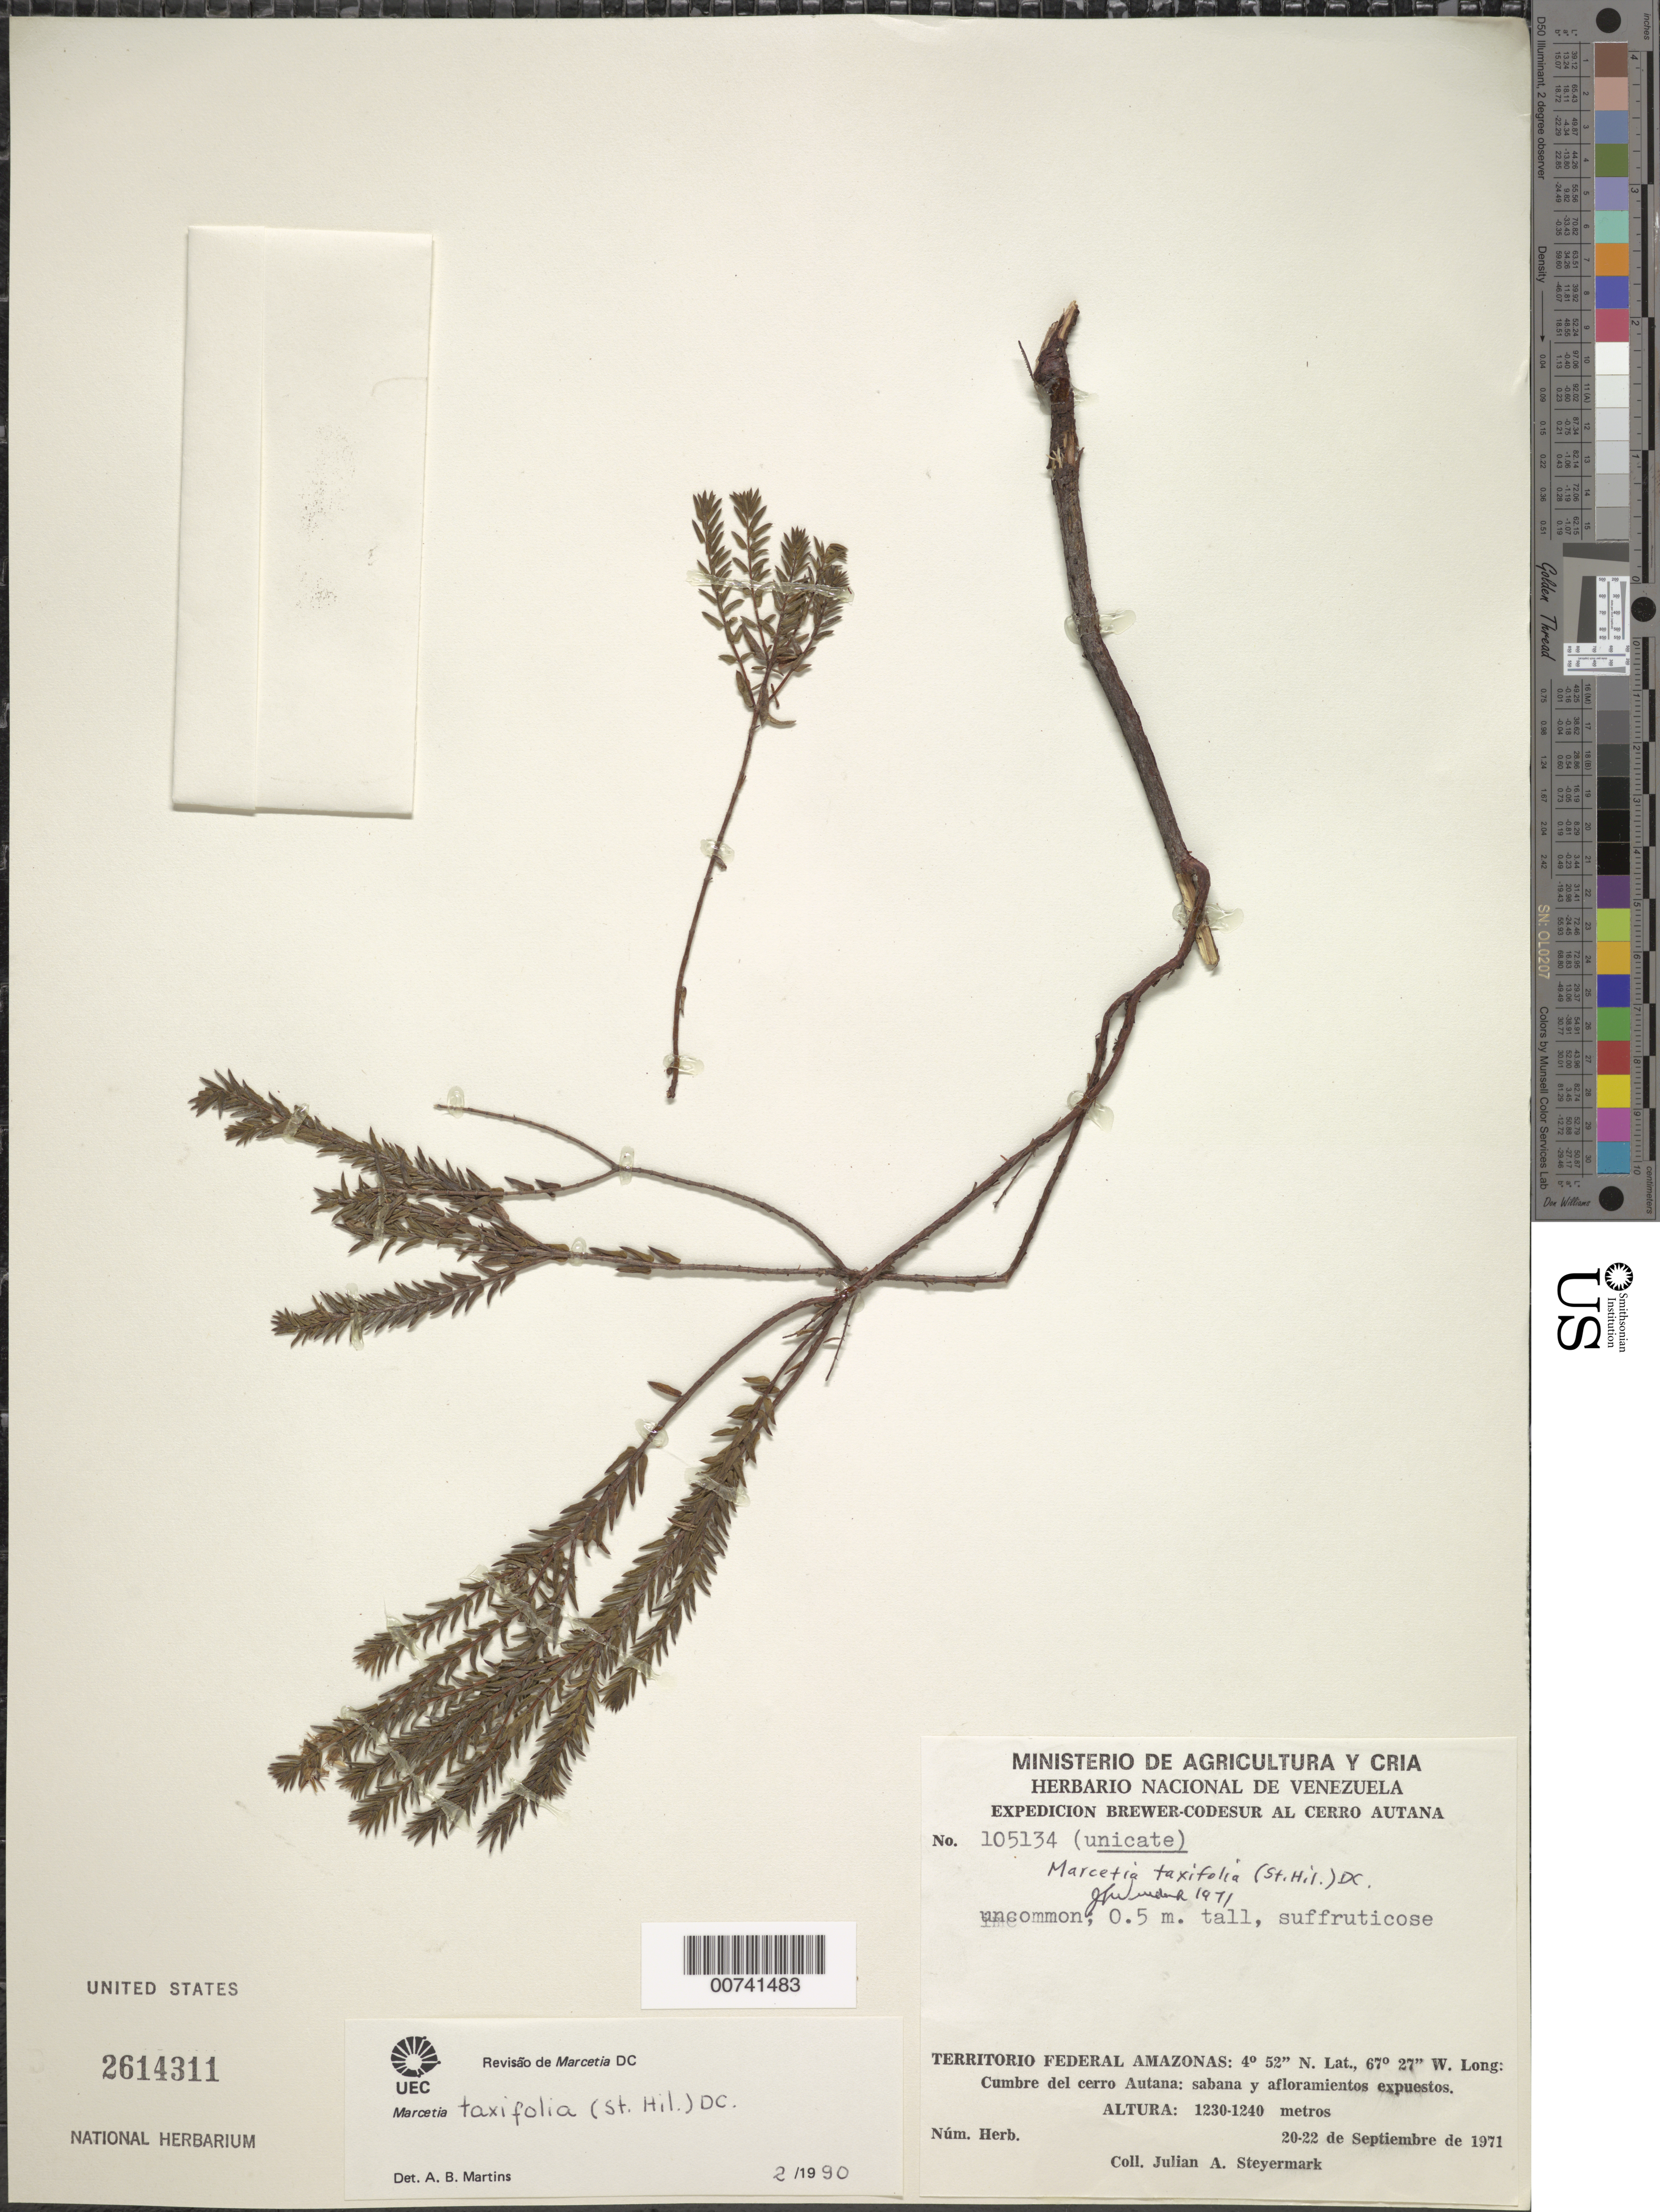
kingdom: Plantae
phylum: Tracheophyta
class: Magnoliopsida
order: Myrtales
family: Melastomataceae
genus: Marcetia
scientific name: Marcetia taxifolia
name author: (A. St.-Hil.) DC.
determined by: Martins, A. B.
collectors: J. Steyermark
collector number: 105134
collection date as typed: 20-Sep-71 to 22-Sep-71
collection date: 1971-09-20/1971-09-22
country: Venezuela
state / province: Amazonas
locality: Cerro Autana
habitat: Savanna and exposed outcrops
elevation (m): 1230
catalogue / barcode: US 2614311